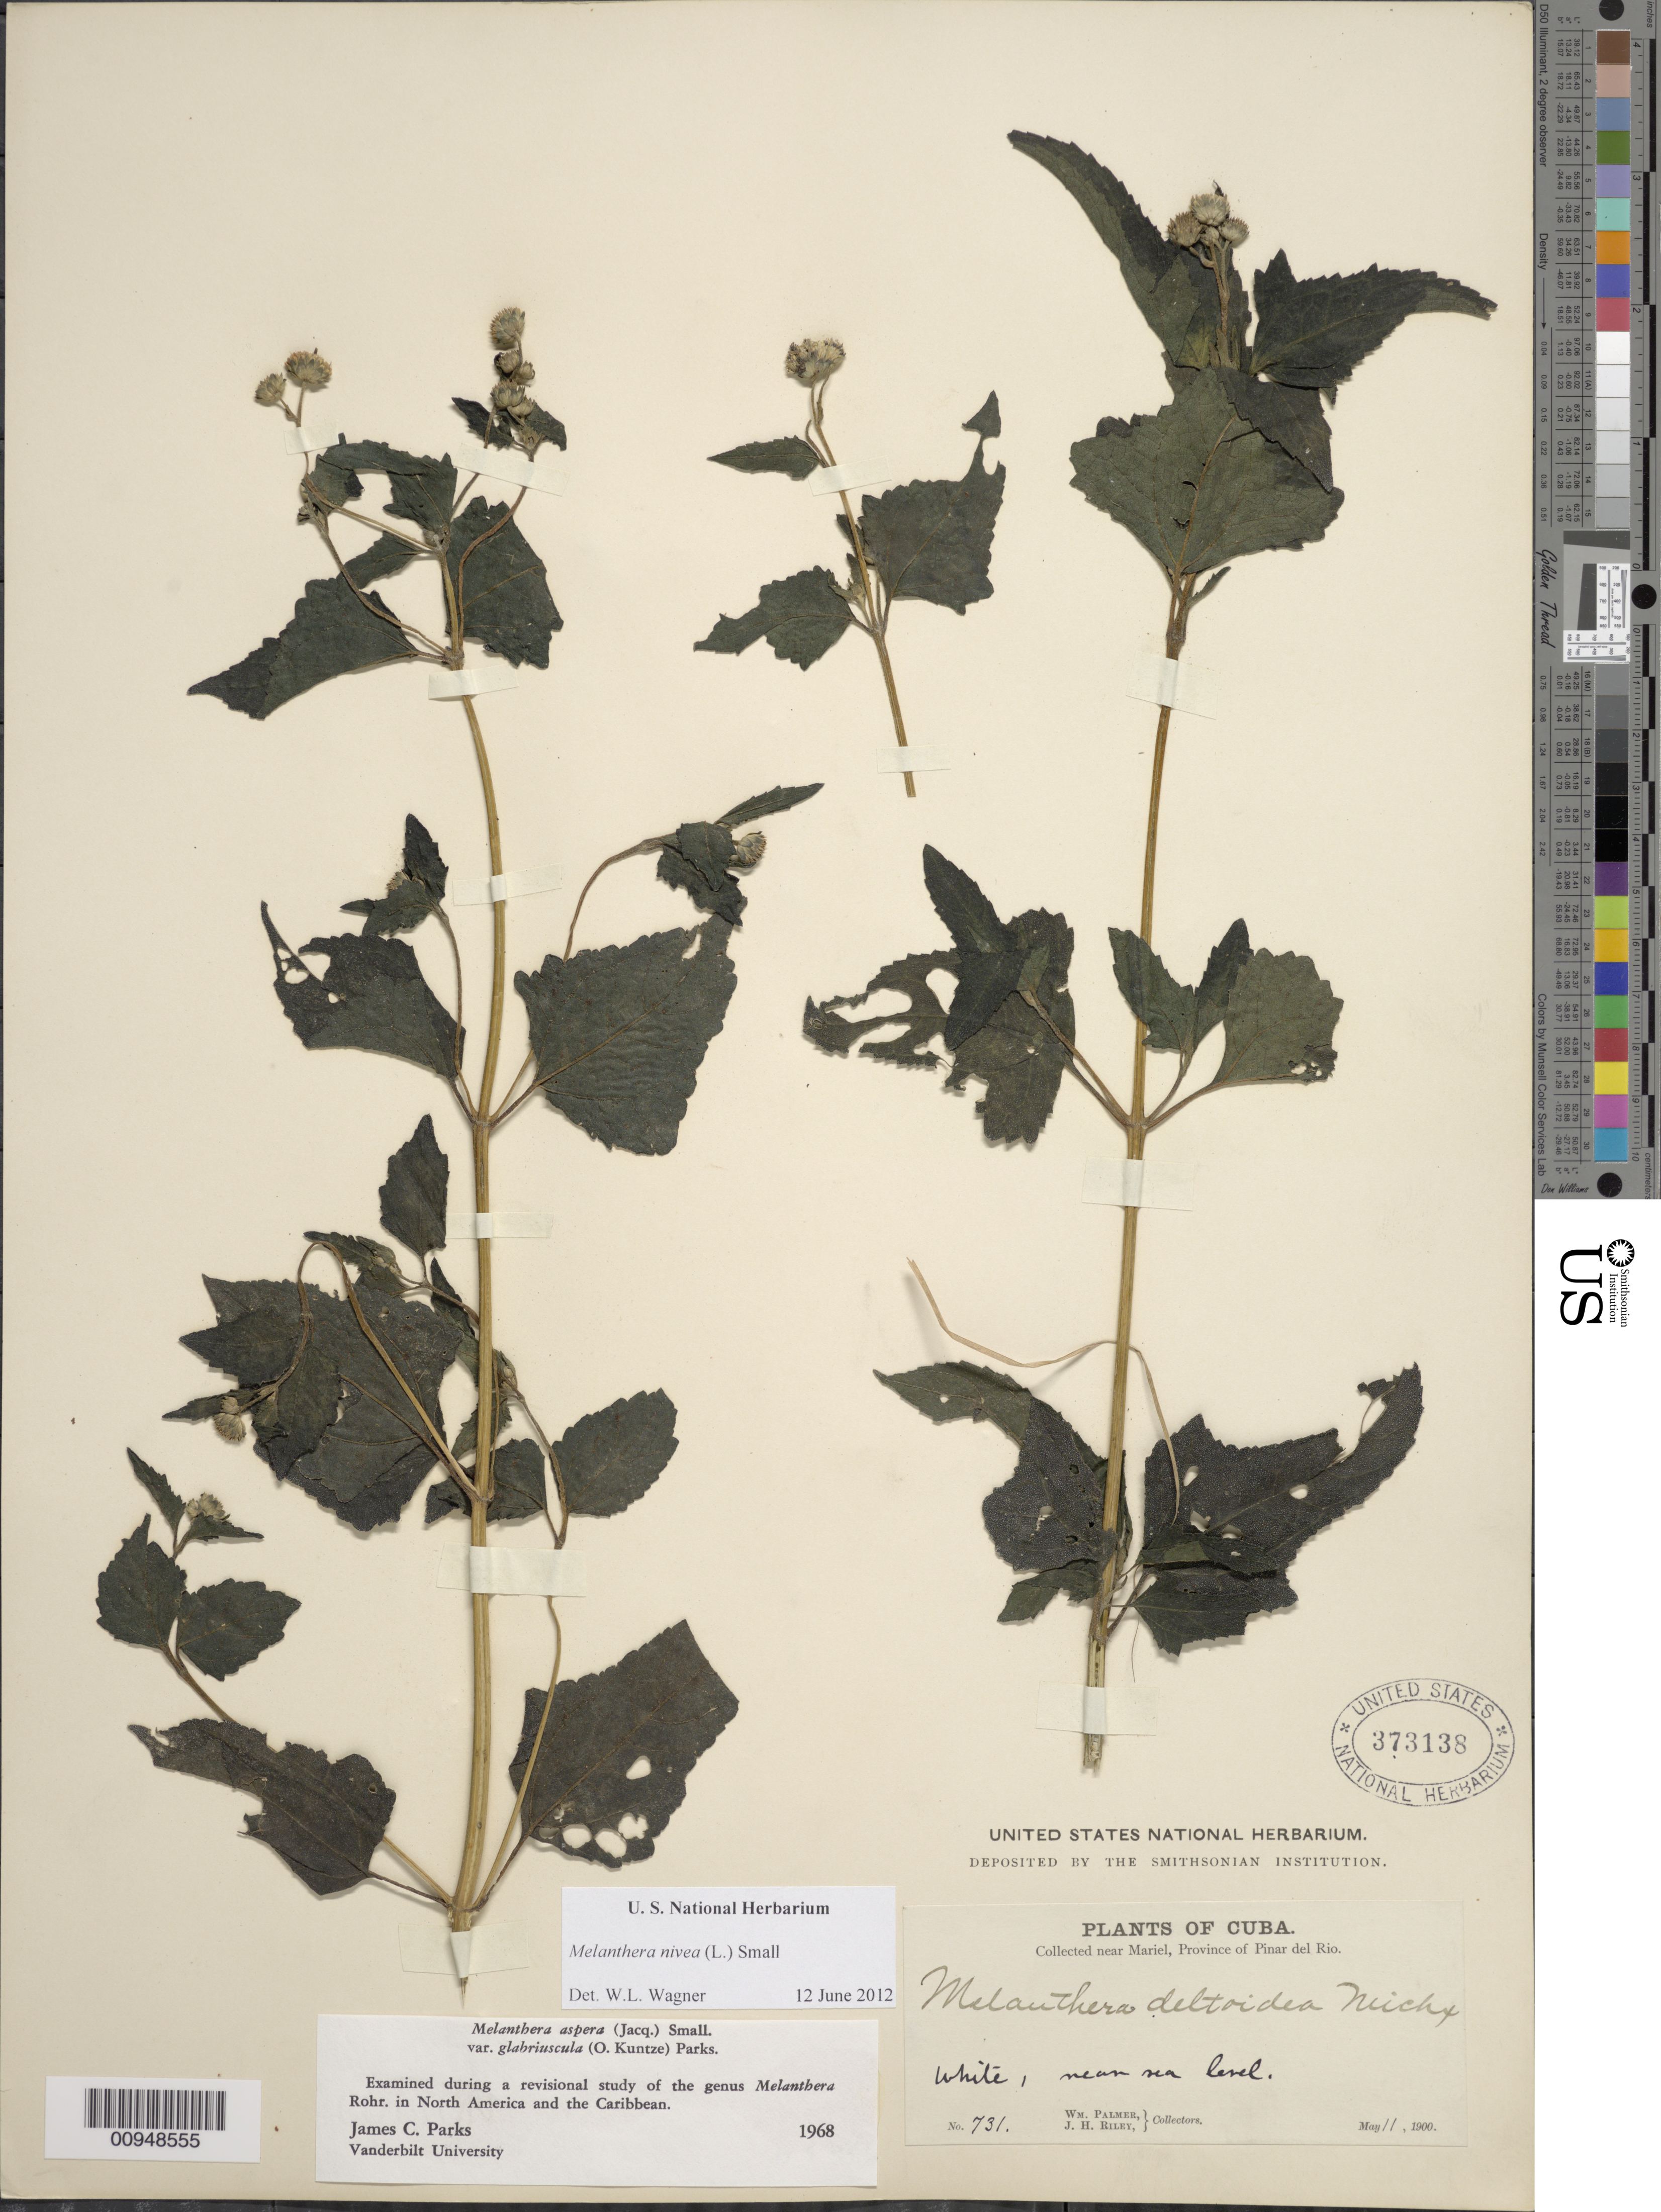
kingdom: Plantae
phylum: Tracheophyta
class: Magnoliopsida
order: Asterales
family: Asteraceae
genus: Melanthera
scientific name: Melanthera nivea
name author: (L.) Small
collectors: W. Palmer & J. H. Riley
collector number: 731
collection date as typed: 11 May 1900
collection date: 1900-05-11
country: Cuba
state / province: Pinar del Rio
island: Cuba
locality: Near Mariel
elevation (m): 0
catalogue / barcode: US 373138